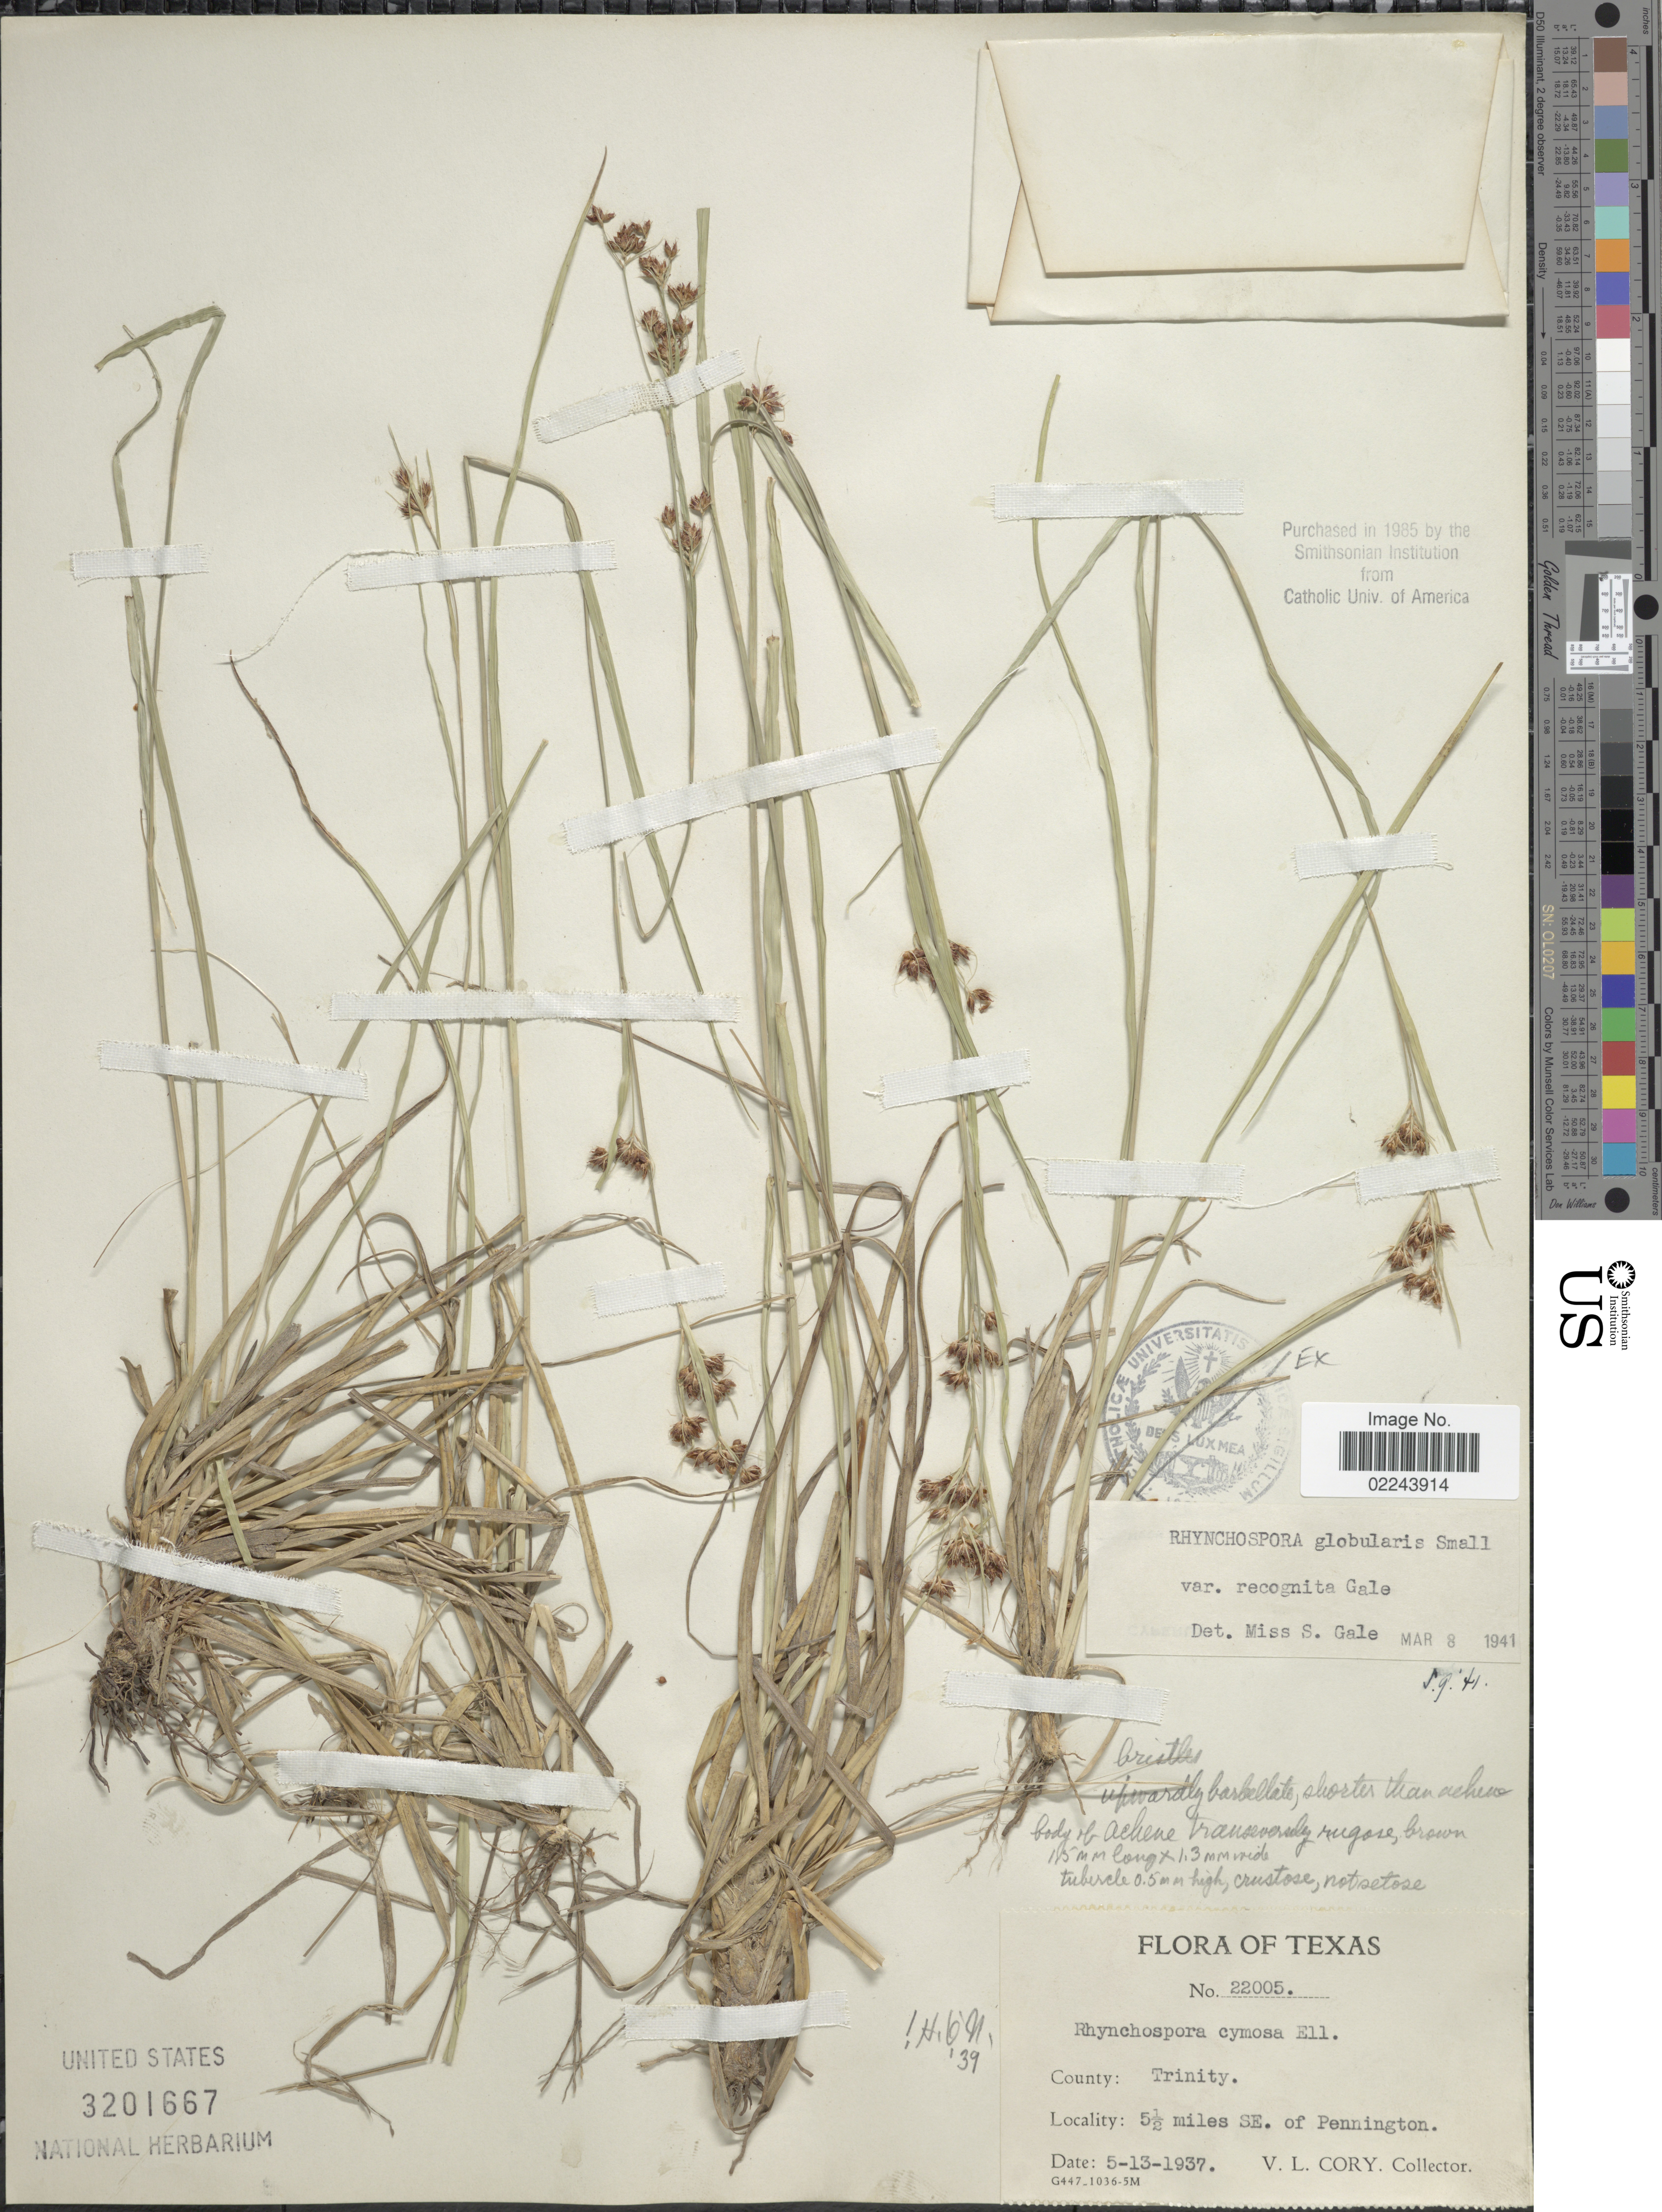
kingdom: Plantae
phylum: Tracheophyta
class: Liliopsida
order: Poales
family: Cyperaceae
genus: Rhynchospora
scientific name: Rhynchospora recognita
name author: (Gale) Kral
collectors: V. Cory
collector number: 22005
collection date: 1937-05-13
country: United States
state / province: Texas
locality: County Trinity, 5½ miles SE of Pennington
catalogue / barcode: US 3201667